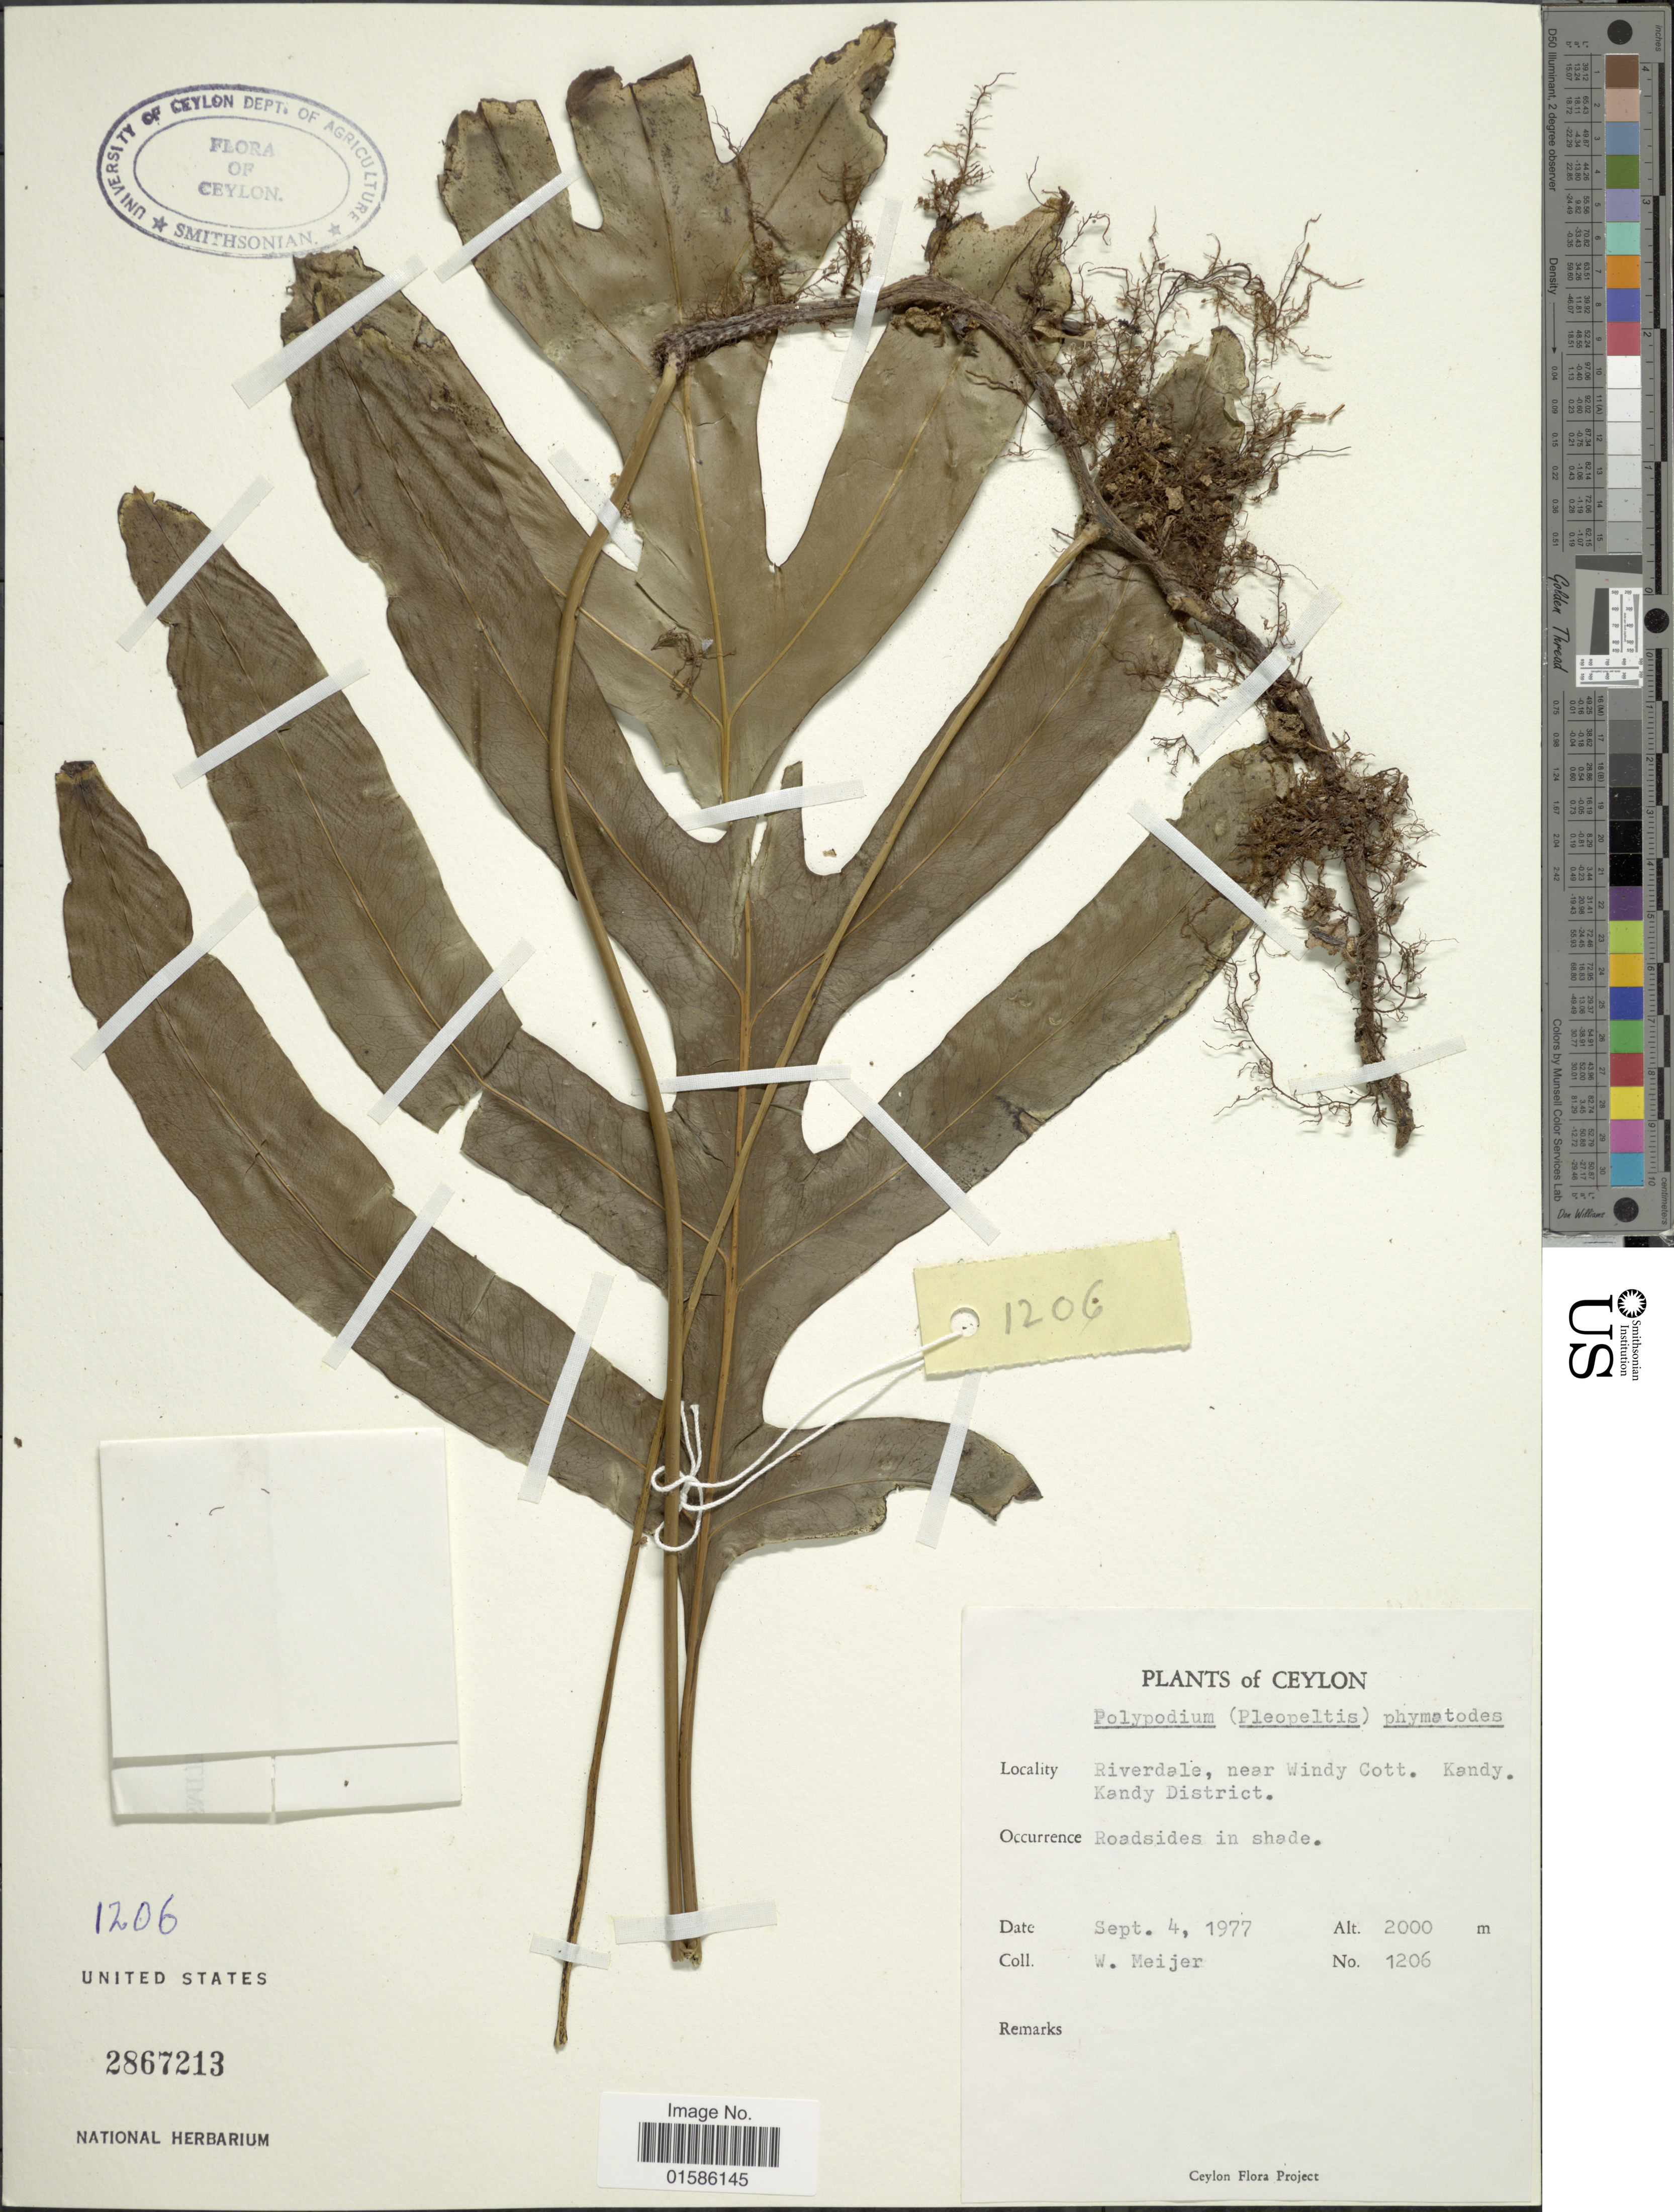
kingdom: Plantae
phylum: Tracheophyta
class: Polypodiopsida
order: Polypodiales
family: Polypodiaceae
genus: Microsorum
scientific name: Microsorum scolopendria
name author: (Burm. f.) Copel.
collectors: W. Meijer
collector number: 1206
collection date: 1977-09-04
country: Sri Lanka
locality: Ceylon. Riversdale, near Windy Cott. Kand kandy District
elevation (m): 2000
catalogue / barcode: US 2867213